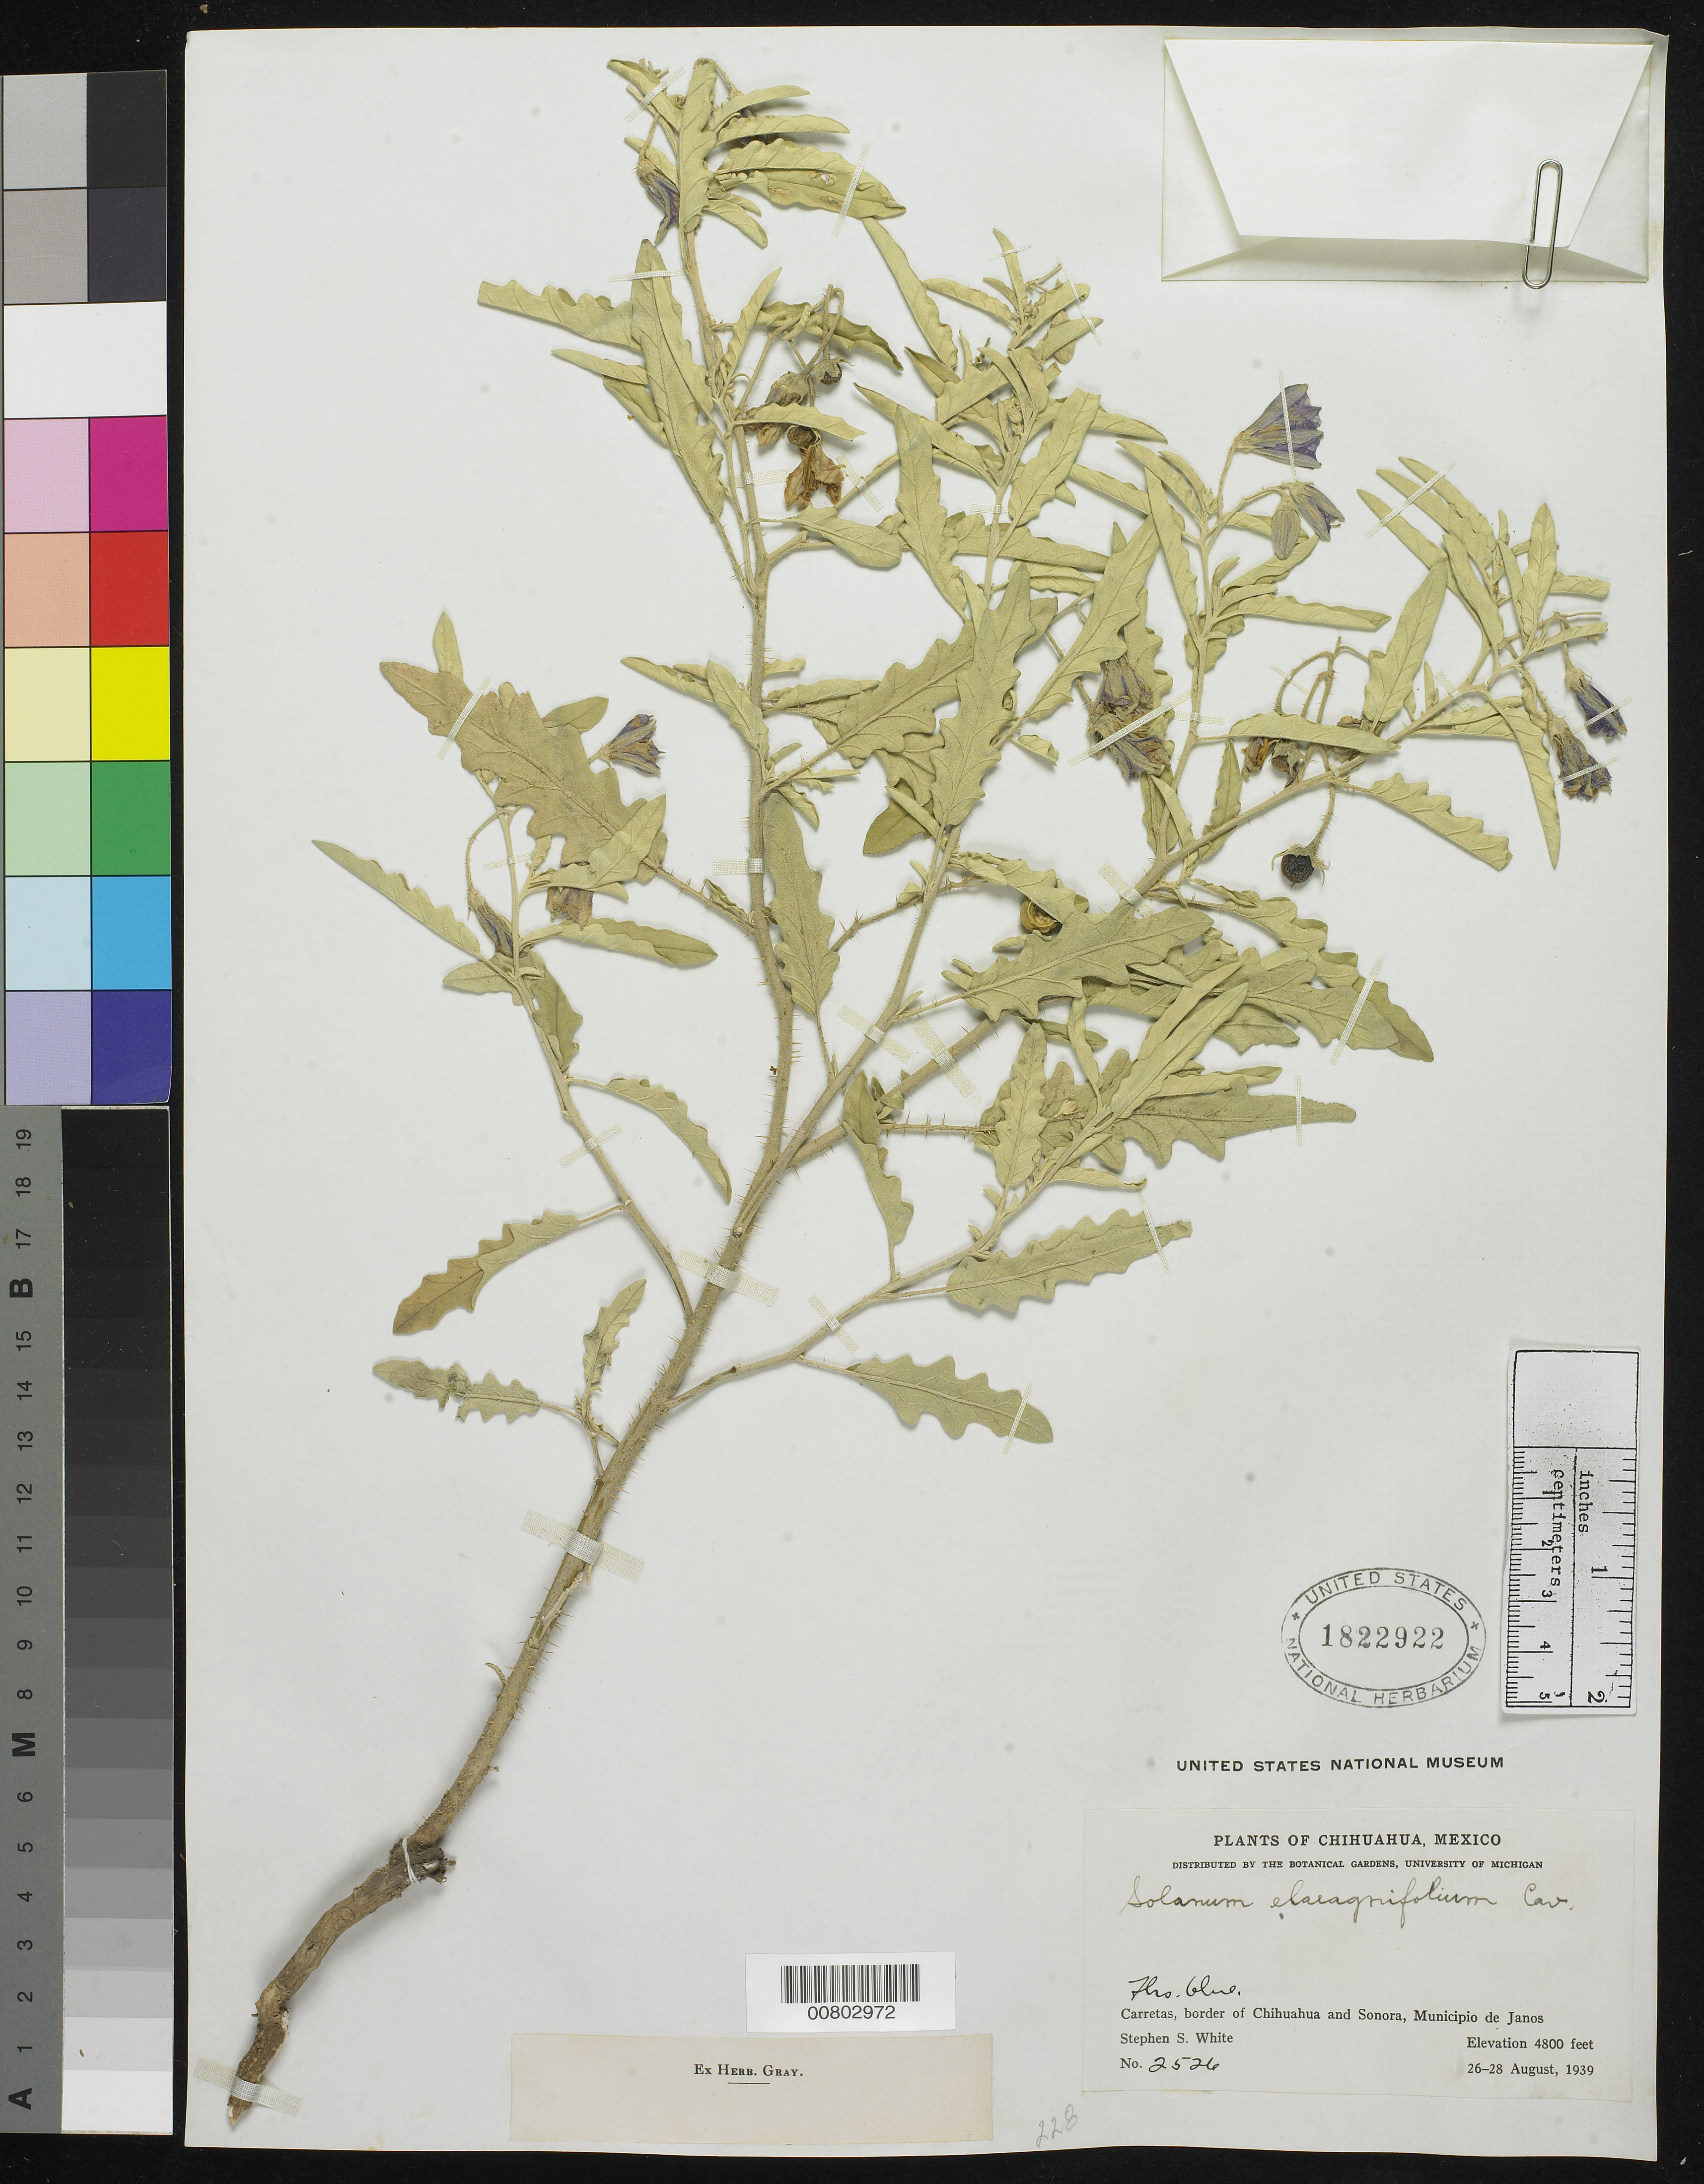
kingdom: Plantae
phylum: Tracheophyta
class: Magnoliopsida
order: Solanales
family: Solanaceae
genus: Solanum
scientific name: Solanum elaeagnifolium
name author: Cav.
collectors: S. S. White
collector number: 2526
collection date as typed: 26 Aug 1939 to 28 Aug 1939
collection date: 1939-08-26/1939-08-28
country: Mexico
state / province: Chihuahua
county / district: Janos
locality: Carretas, border of Chihuahua and Sonora, Municipio de Janos.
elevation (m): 1463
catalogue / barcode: US 1822922